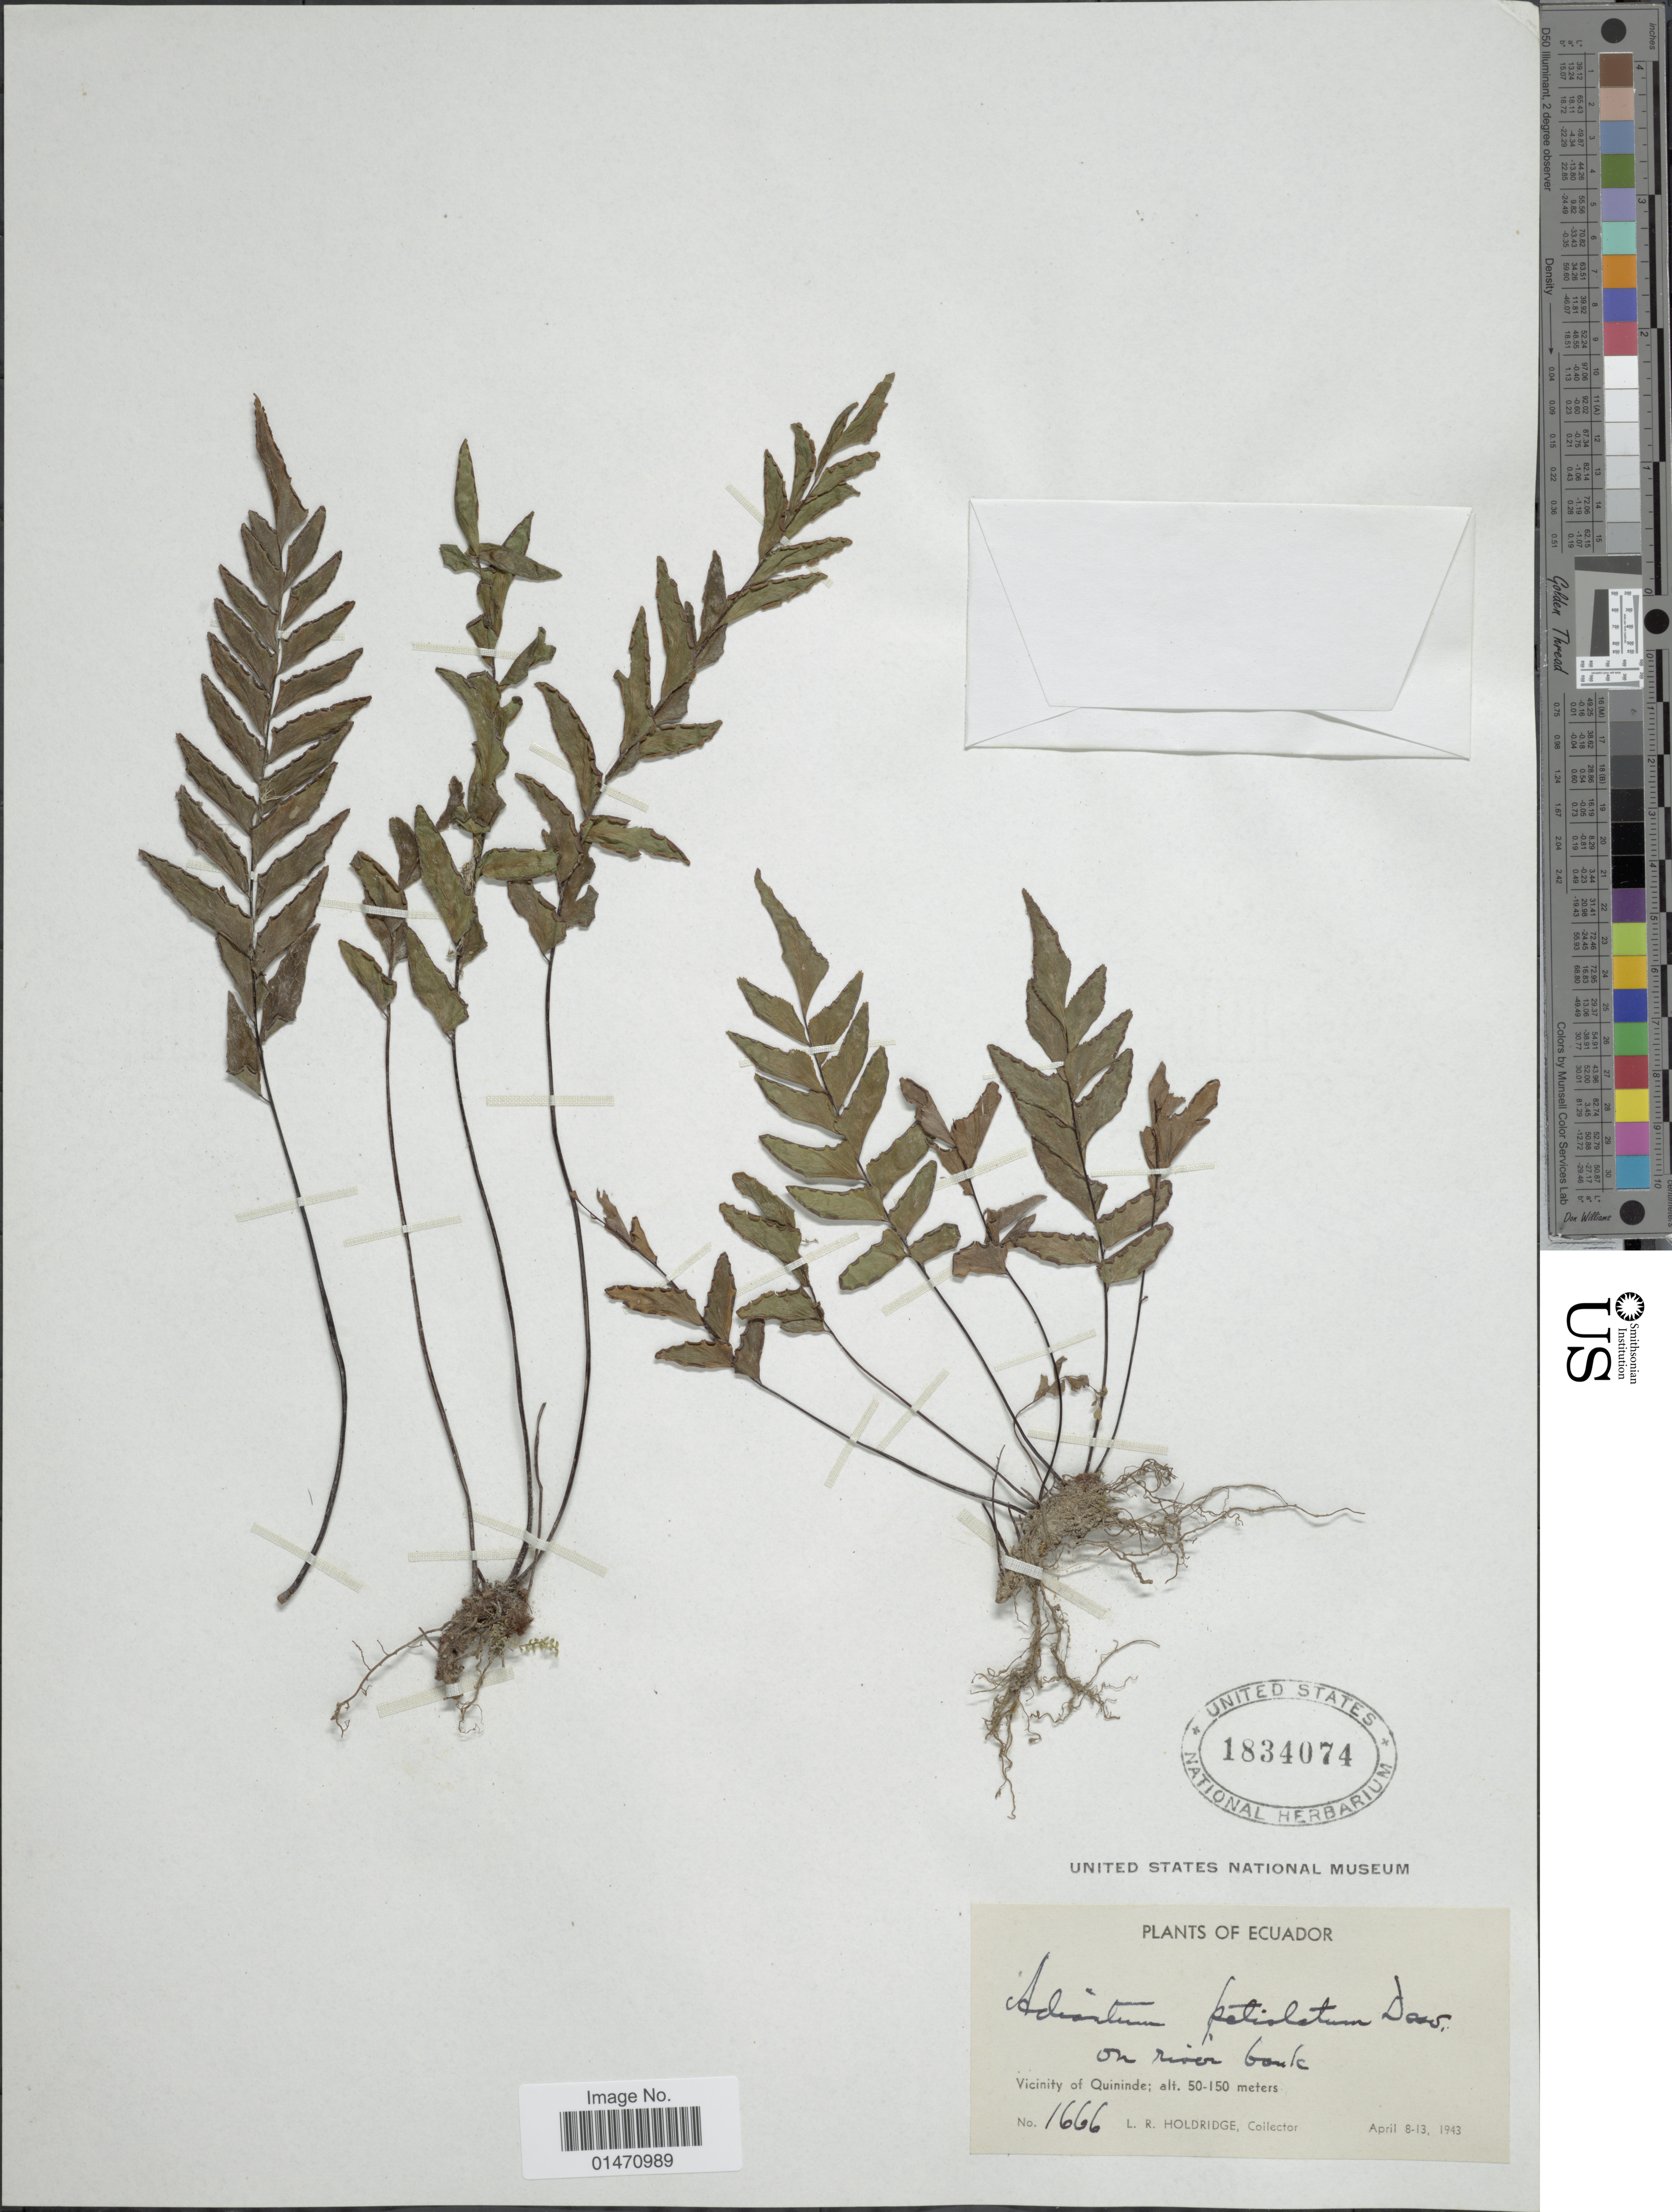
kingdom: Plantae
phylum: Tracheophyta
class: Polypodiopsida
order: Polypodiales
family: Pteridaceae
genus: Adiantum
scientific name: Adiantum petiolatum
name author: Desv.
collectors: L. Holdridge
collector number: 1666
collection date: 1943-04-08/1943-04-13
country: Ecuador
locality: Vicinity of Quininde, on river bank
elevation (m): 50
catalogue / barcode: US 1834074